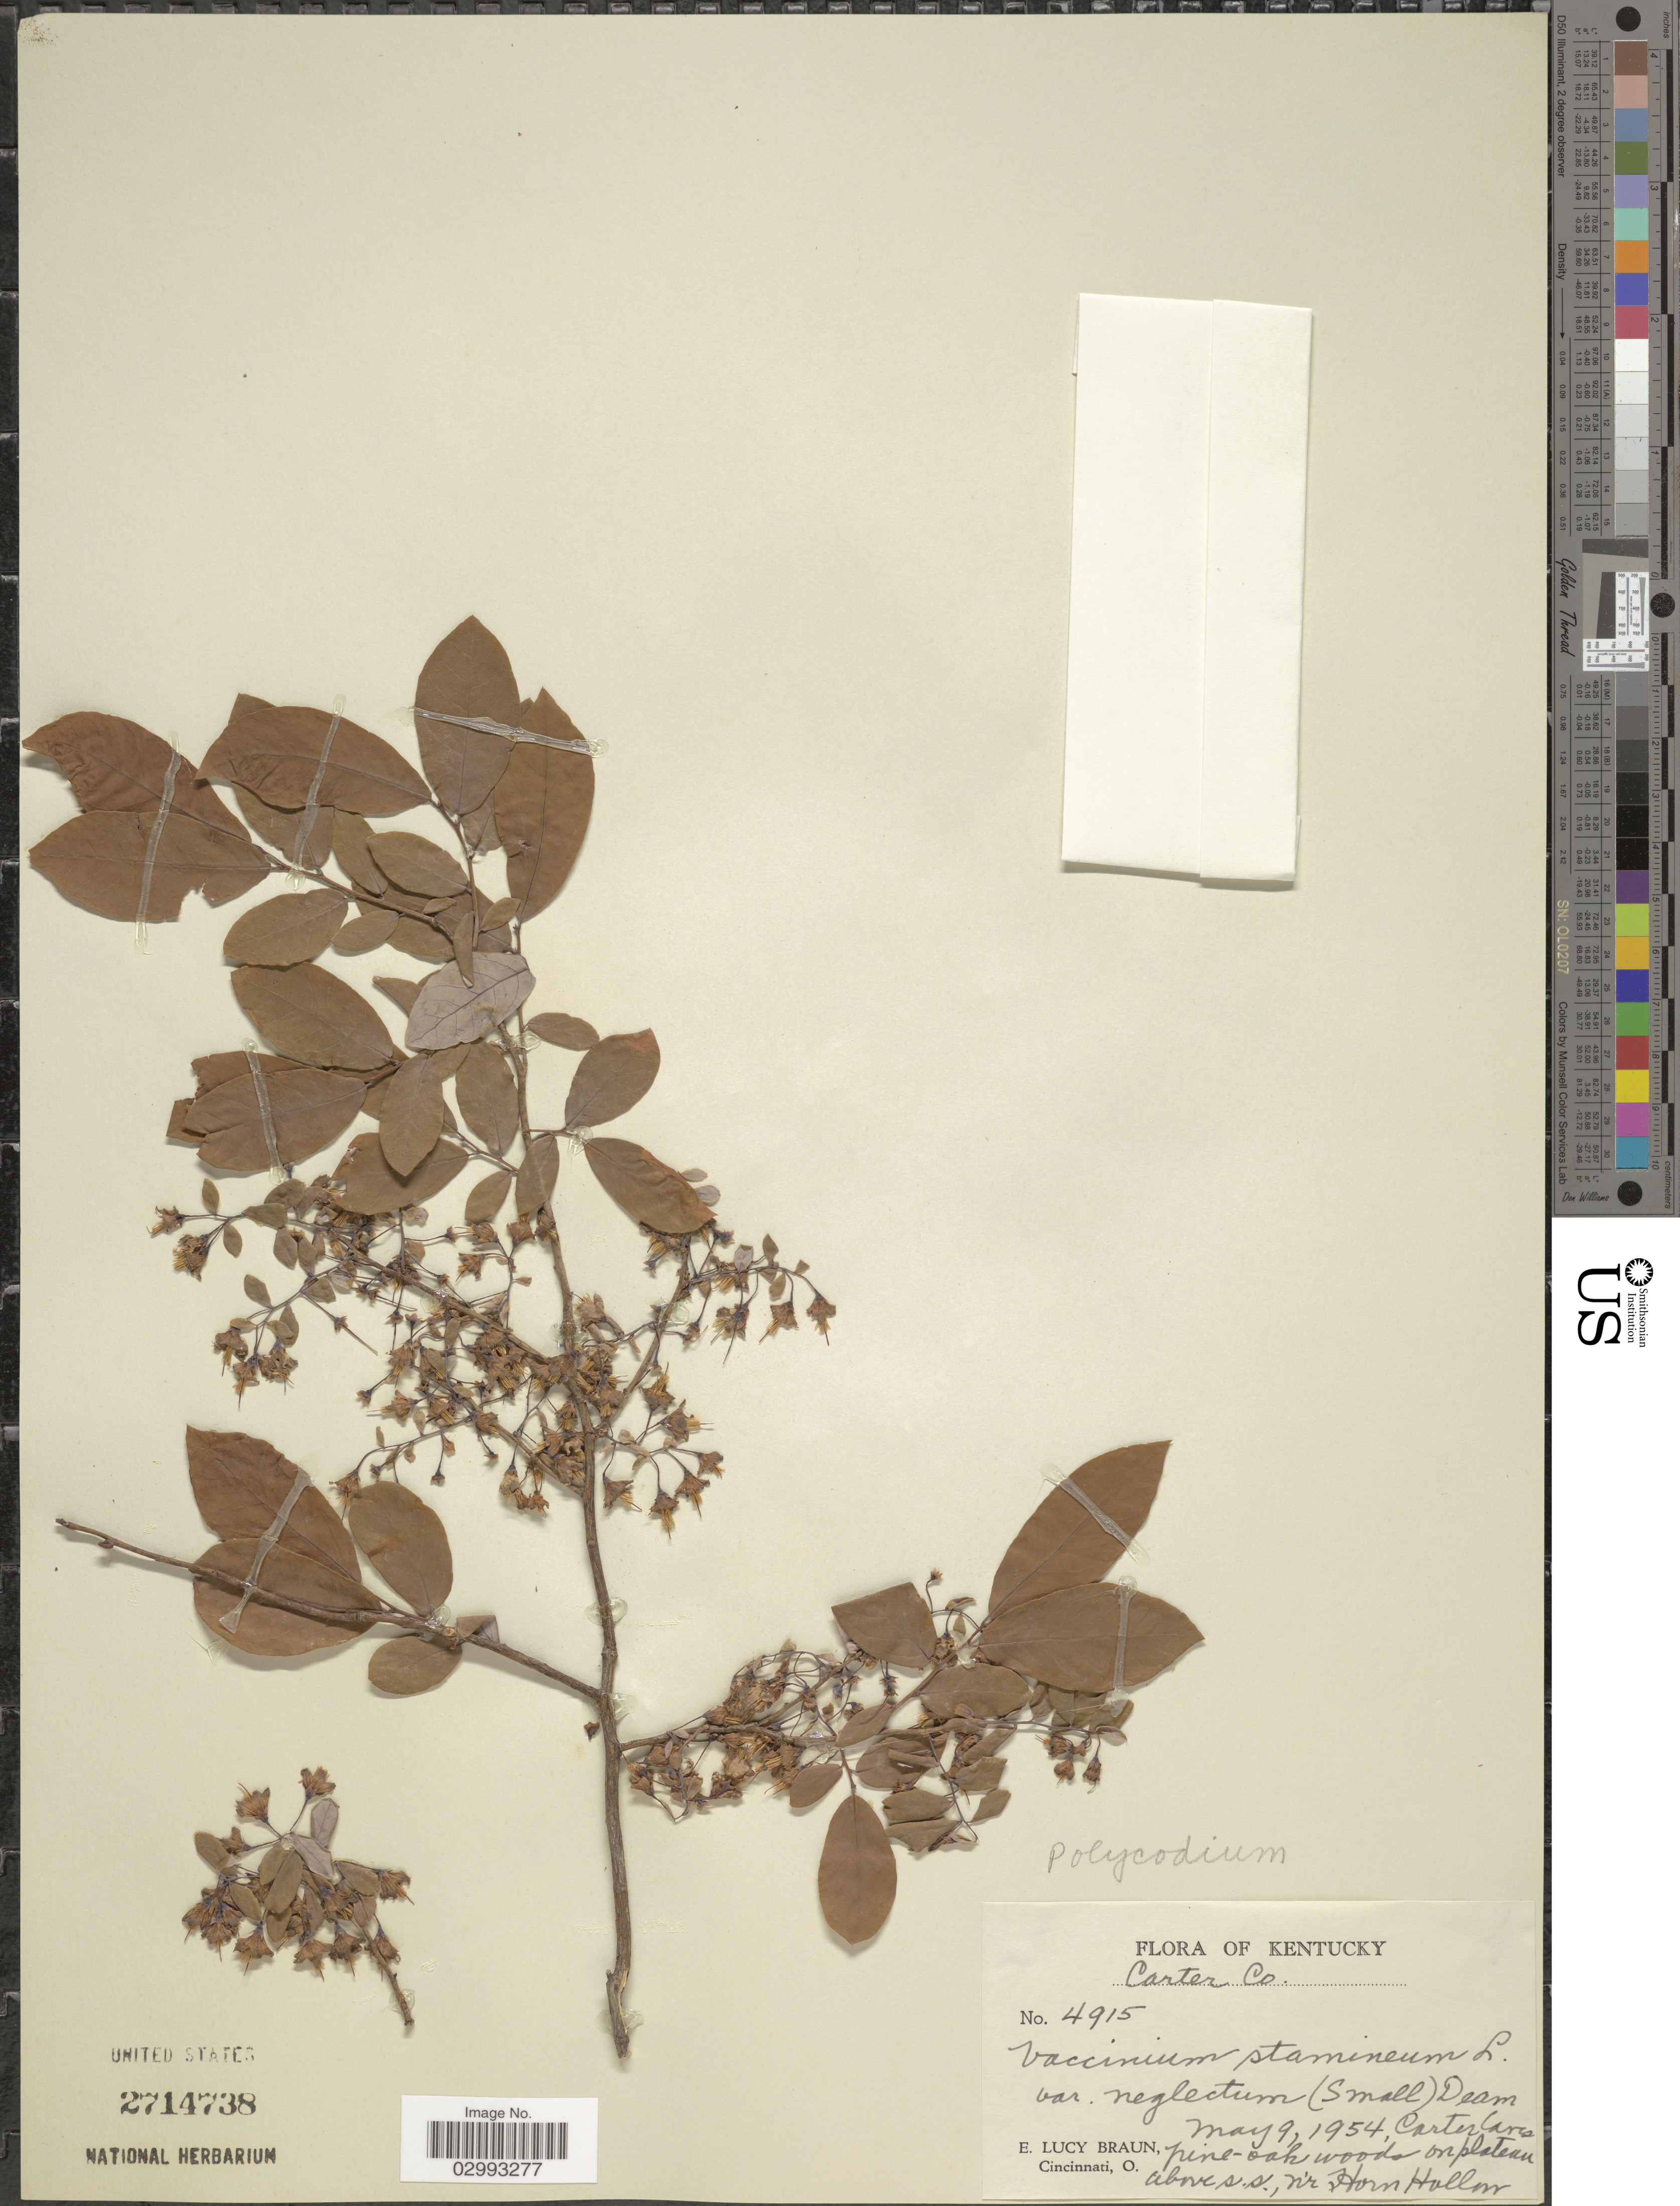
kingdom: Plantae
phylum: Tracheophyta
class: Magnoliopsida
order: Ericales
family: Ericaceae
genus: Polycodium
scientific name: Polycodium stamineum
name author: (L.) Greene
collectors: E. L. Braun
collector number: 4915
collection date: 1954-05-09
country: United States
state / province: Kentucky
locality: Carter Co. Carter Caves, pine-oak woods on plateau above s.s. n'r Horn Hollow.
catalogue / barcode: US 2714738